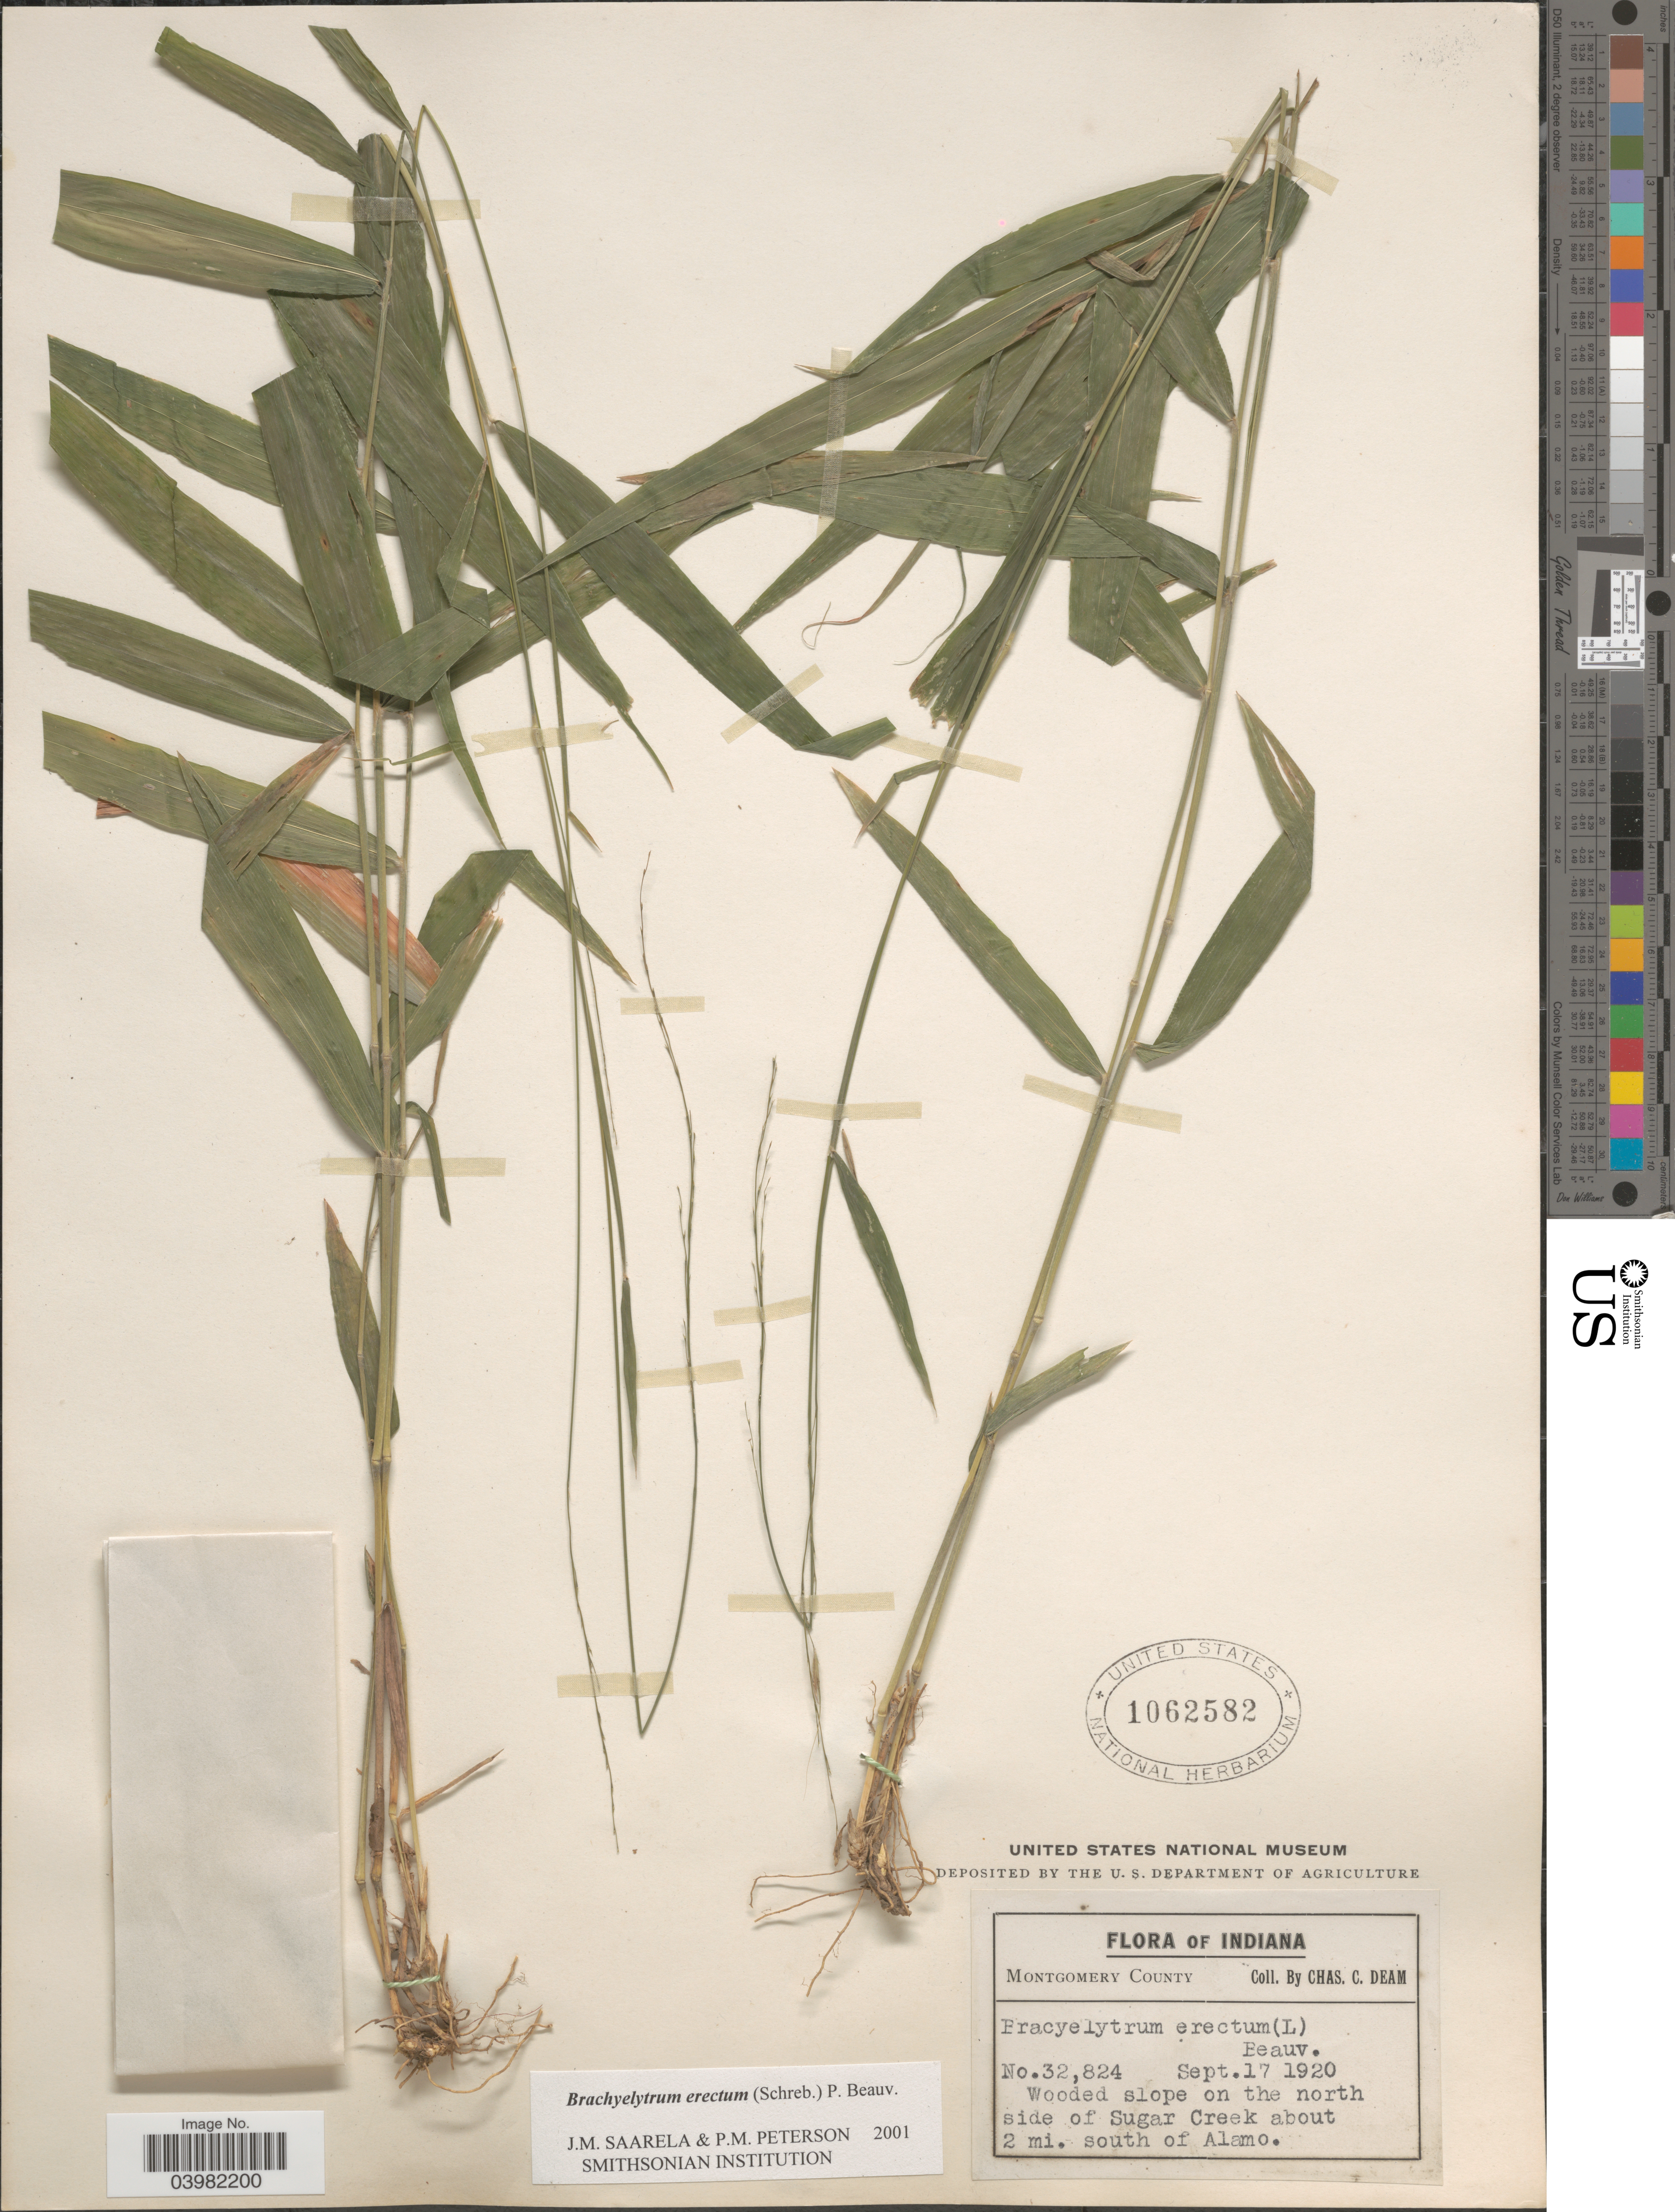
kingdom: Plantae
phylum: Tracheophyta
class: Liliopsida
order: Poales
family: Poaceae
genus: Brachyelytrum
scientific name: Brachyelytrum erectum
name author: (Schreb.) P. Beauv.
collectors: C. C. Deam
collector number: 32824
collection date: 1920-09-17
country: United States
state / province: Indiana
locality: Montgomery County. On the north side of Sugar Creek about 2 mi. south of Alamo.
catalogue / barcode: US 1062582